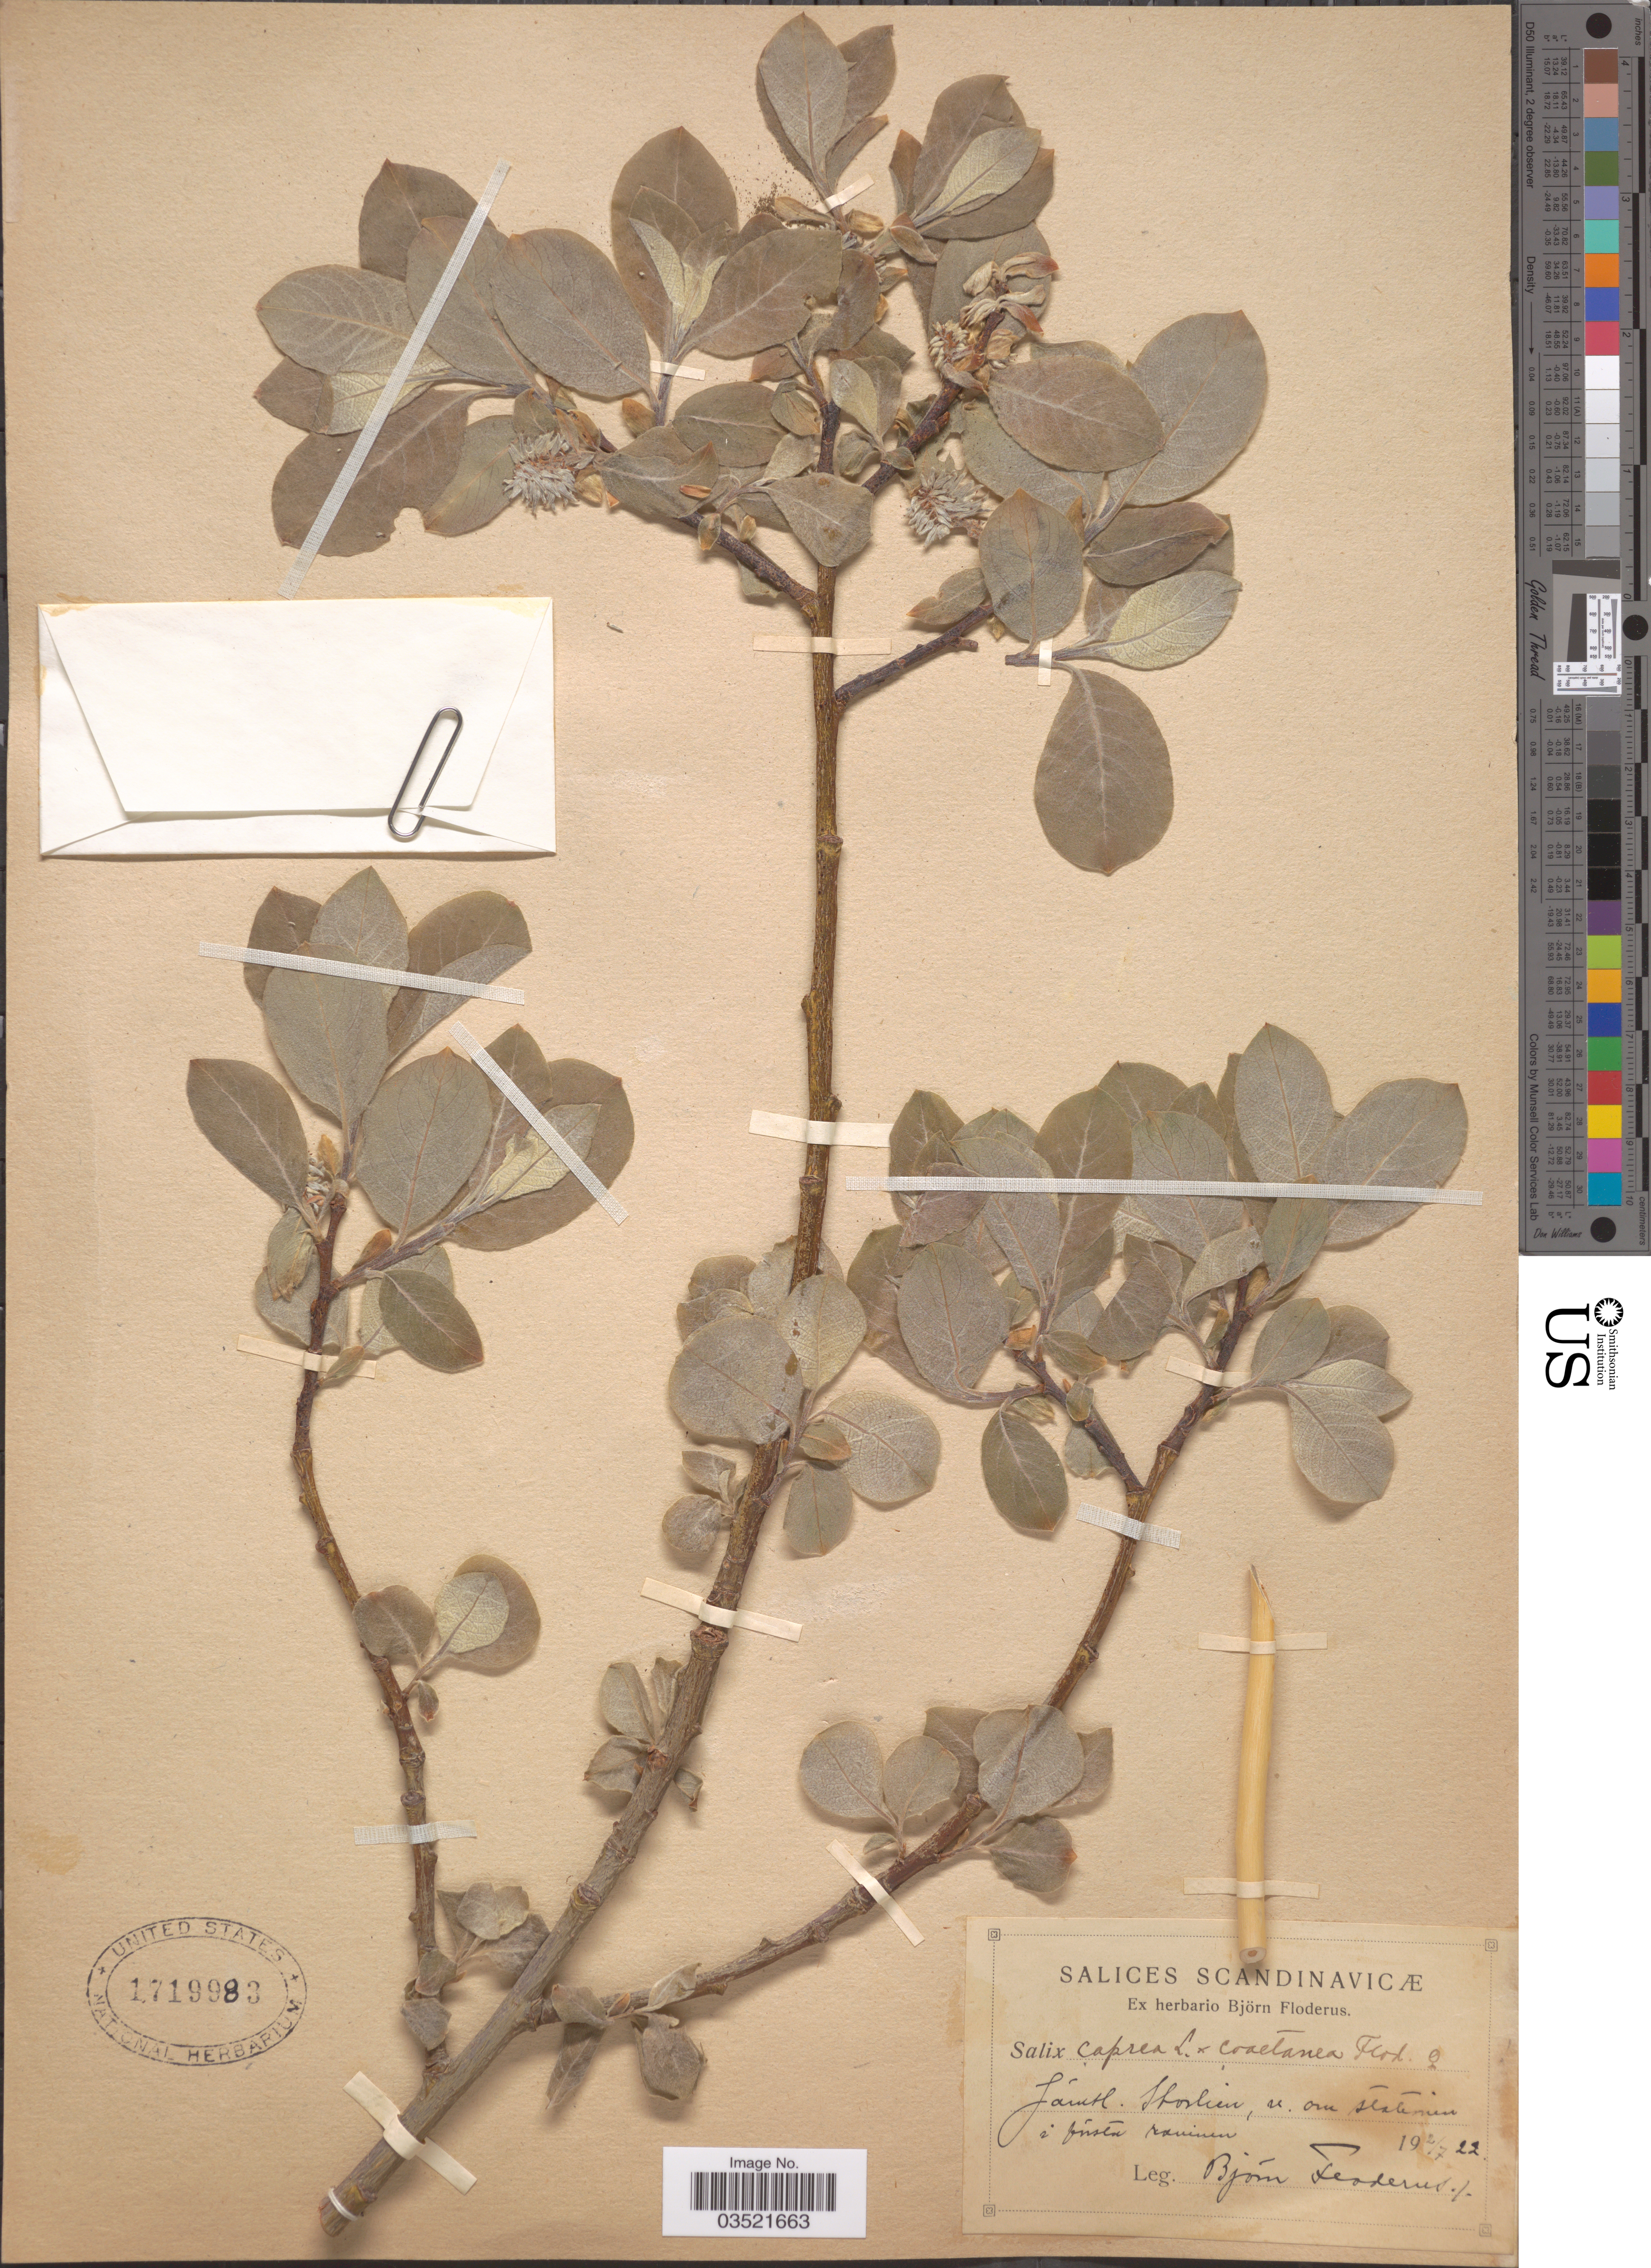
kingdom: Plantae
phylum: Tracheophyta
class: Magnoliopsida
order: Malpighiales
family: Salicaceae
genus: Salix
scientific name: Salix caprea x S. coaetanea Flod.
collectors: B. G. O. Floderus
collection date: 1922-07-02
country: Sweden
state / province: Jämtland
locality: Scandinavicae. Jamtl. Storlien.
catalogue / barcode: US 1719983